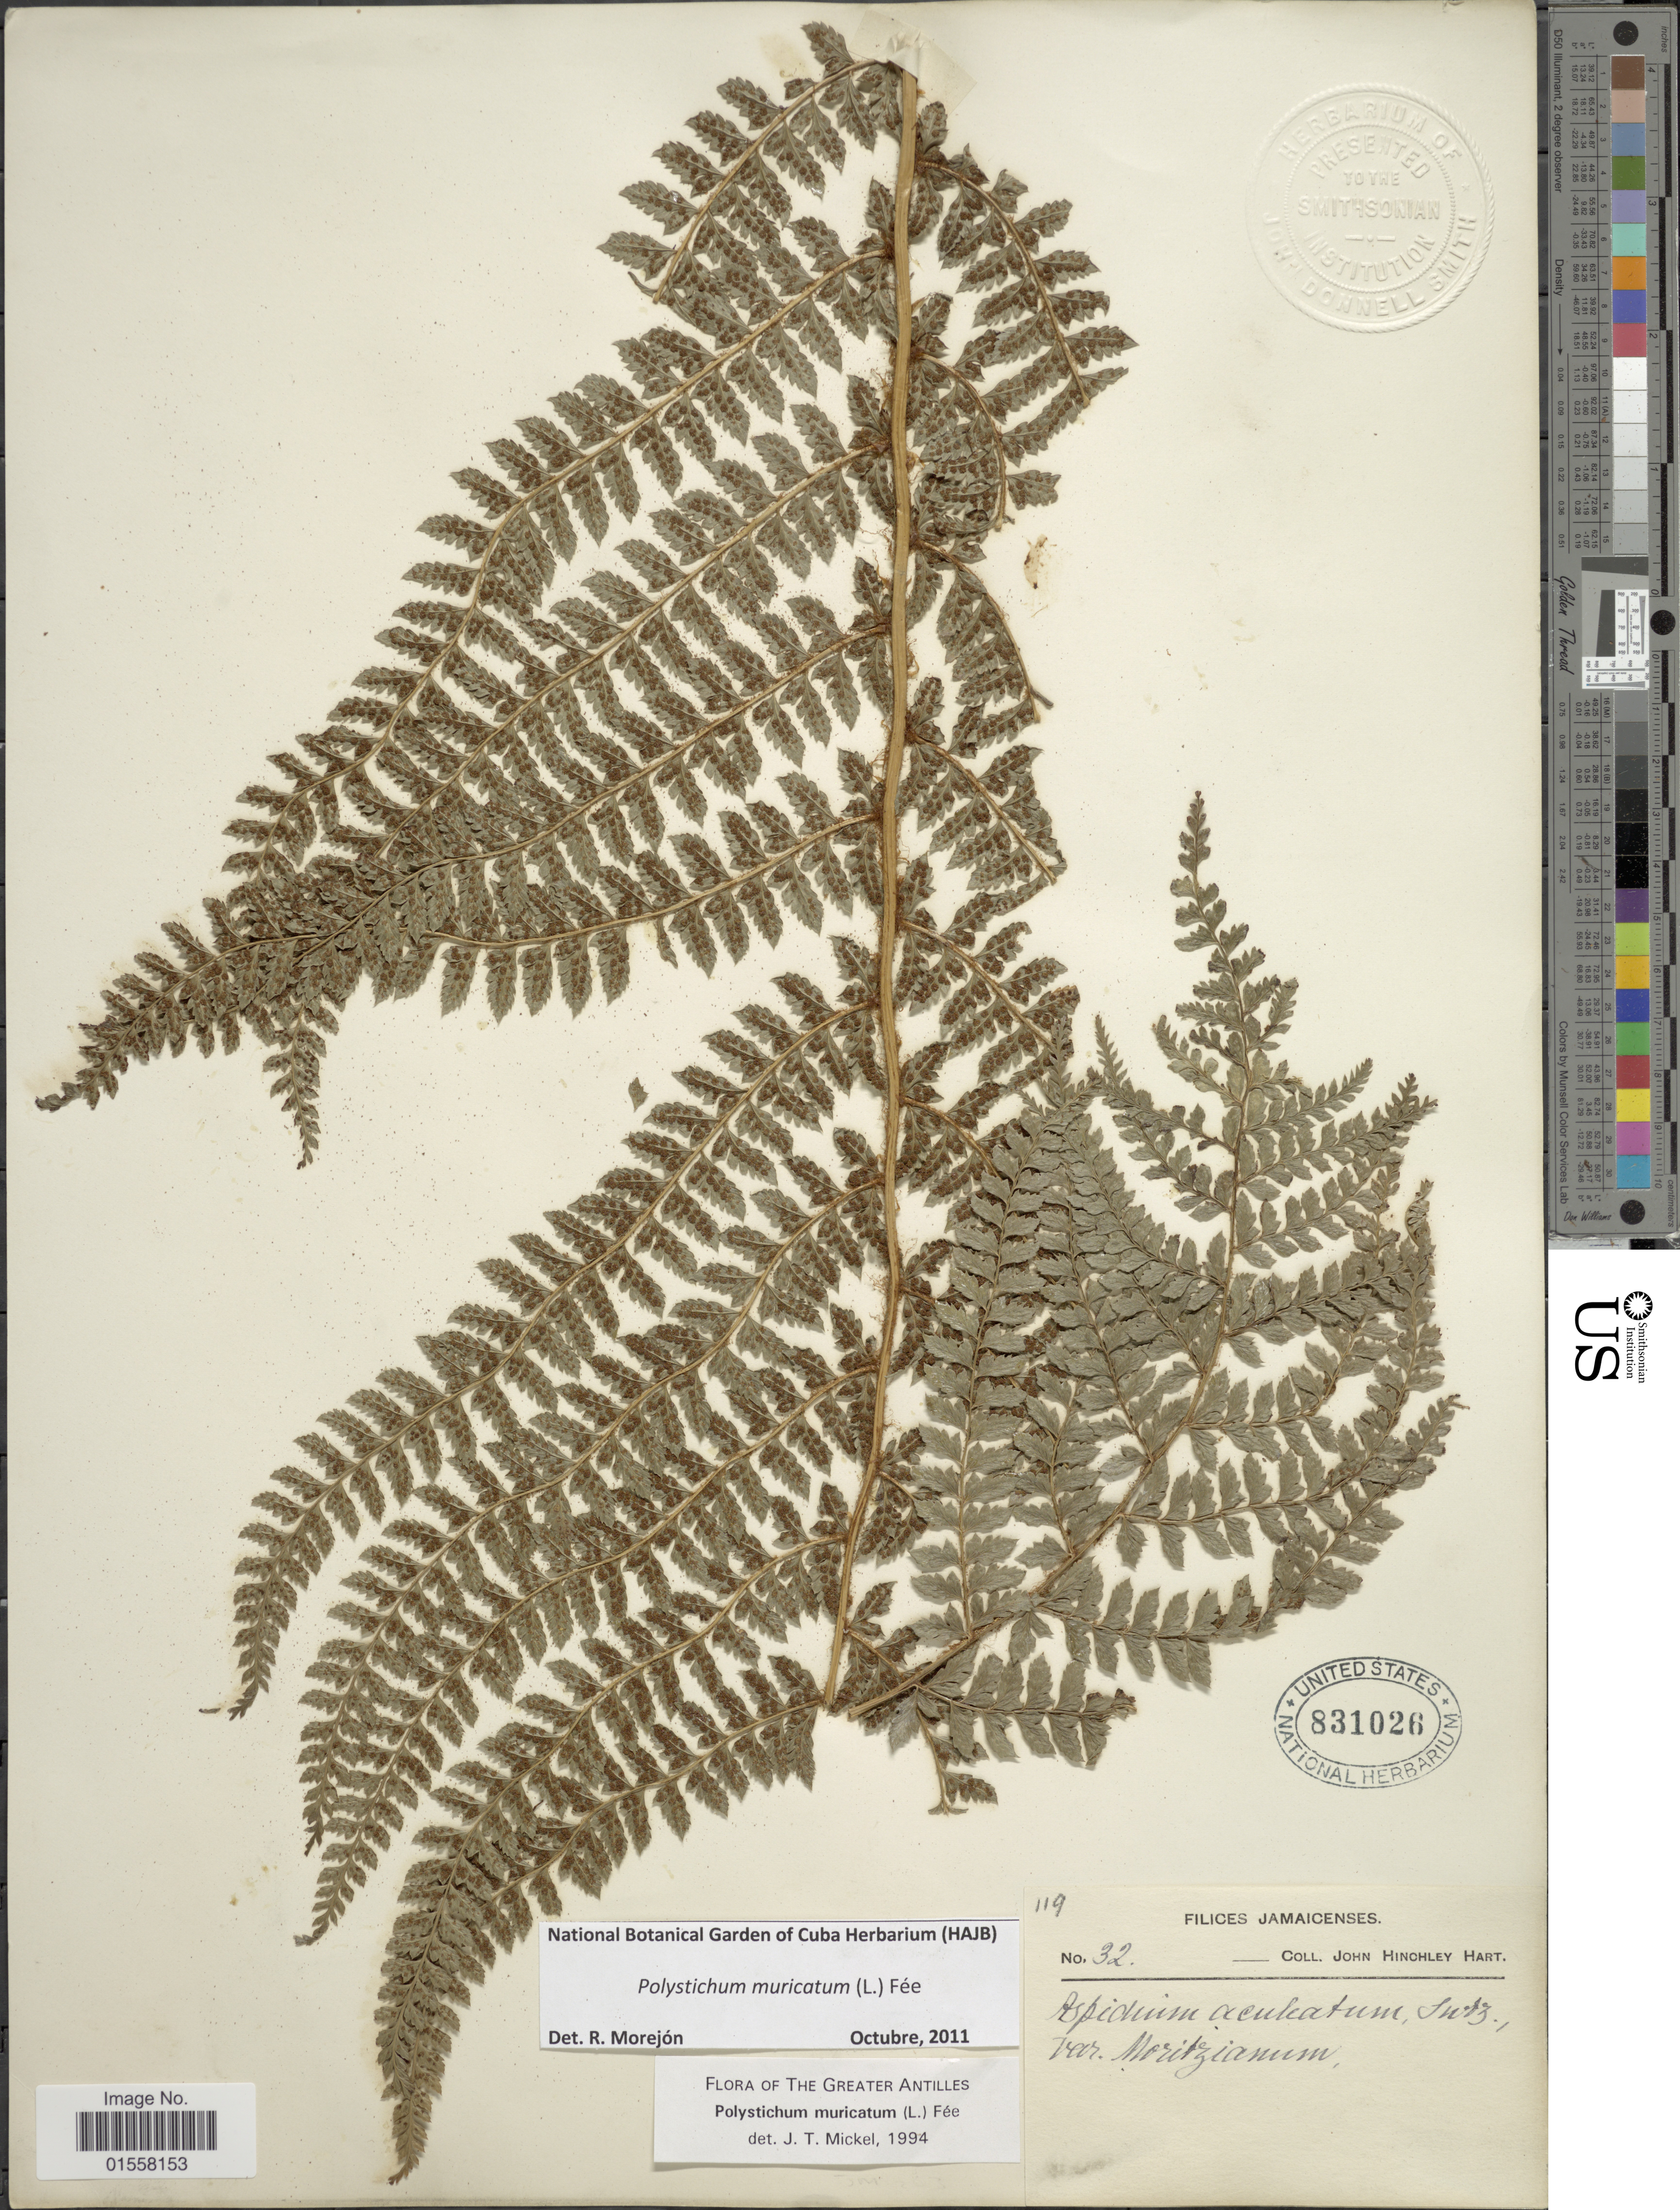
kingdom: Plantae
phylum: Tracheophyta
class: Polypodiopsida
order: Polypodiales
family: Dryopteridaceae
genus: Polystichum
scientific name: Polystichum muricatum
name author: (L.) Fée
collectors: J. H. Hart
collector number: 32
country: Jamaica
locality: Jamaicenses.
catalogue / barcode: US 831026